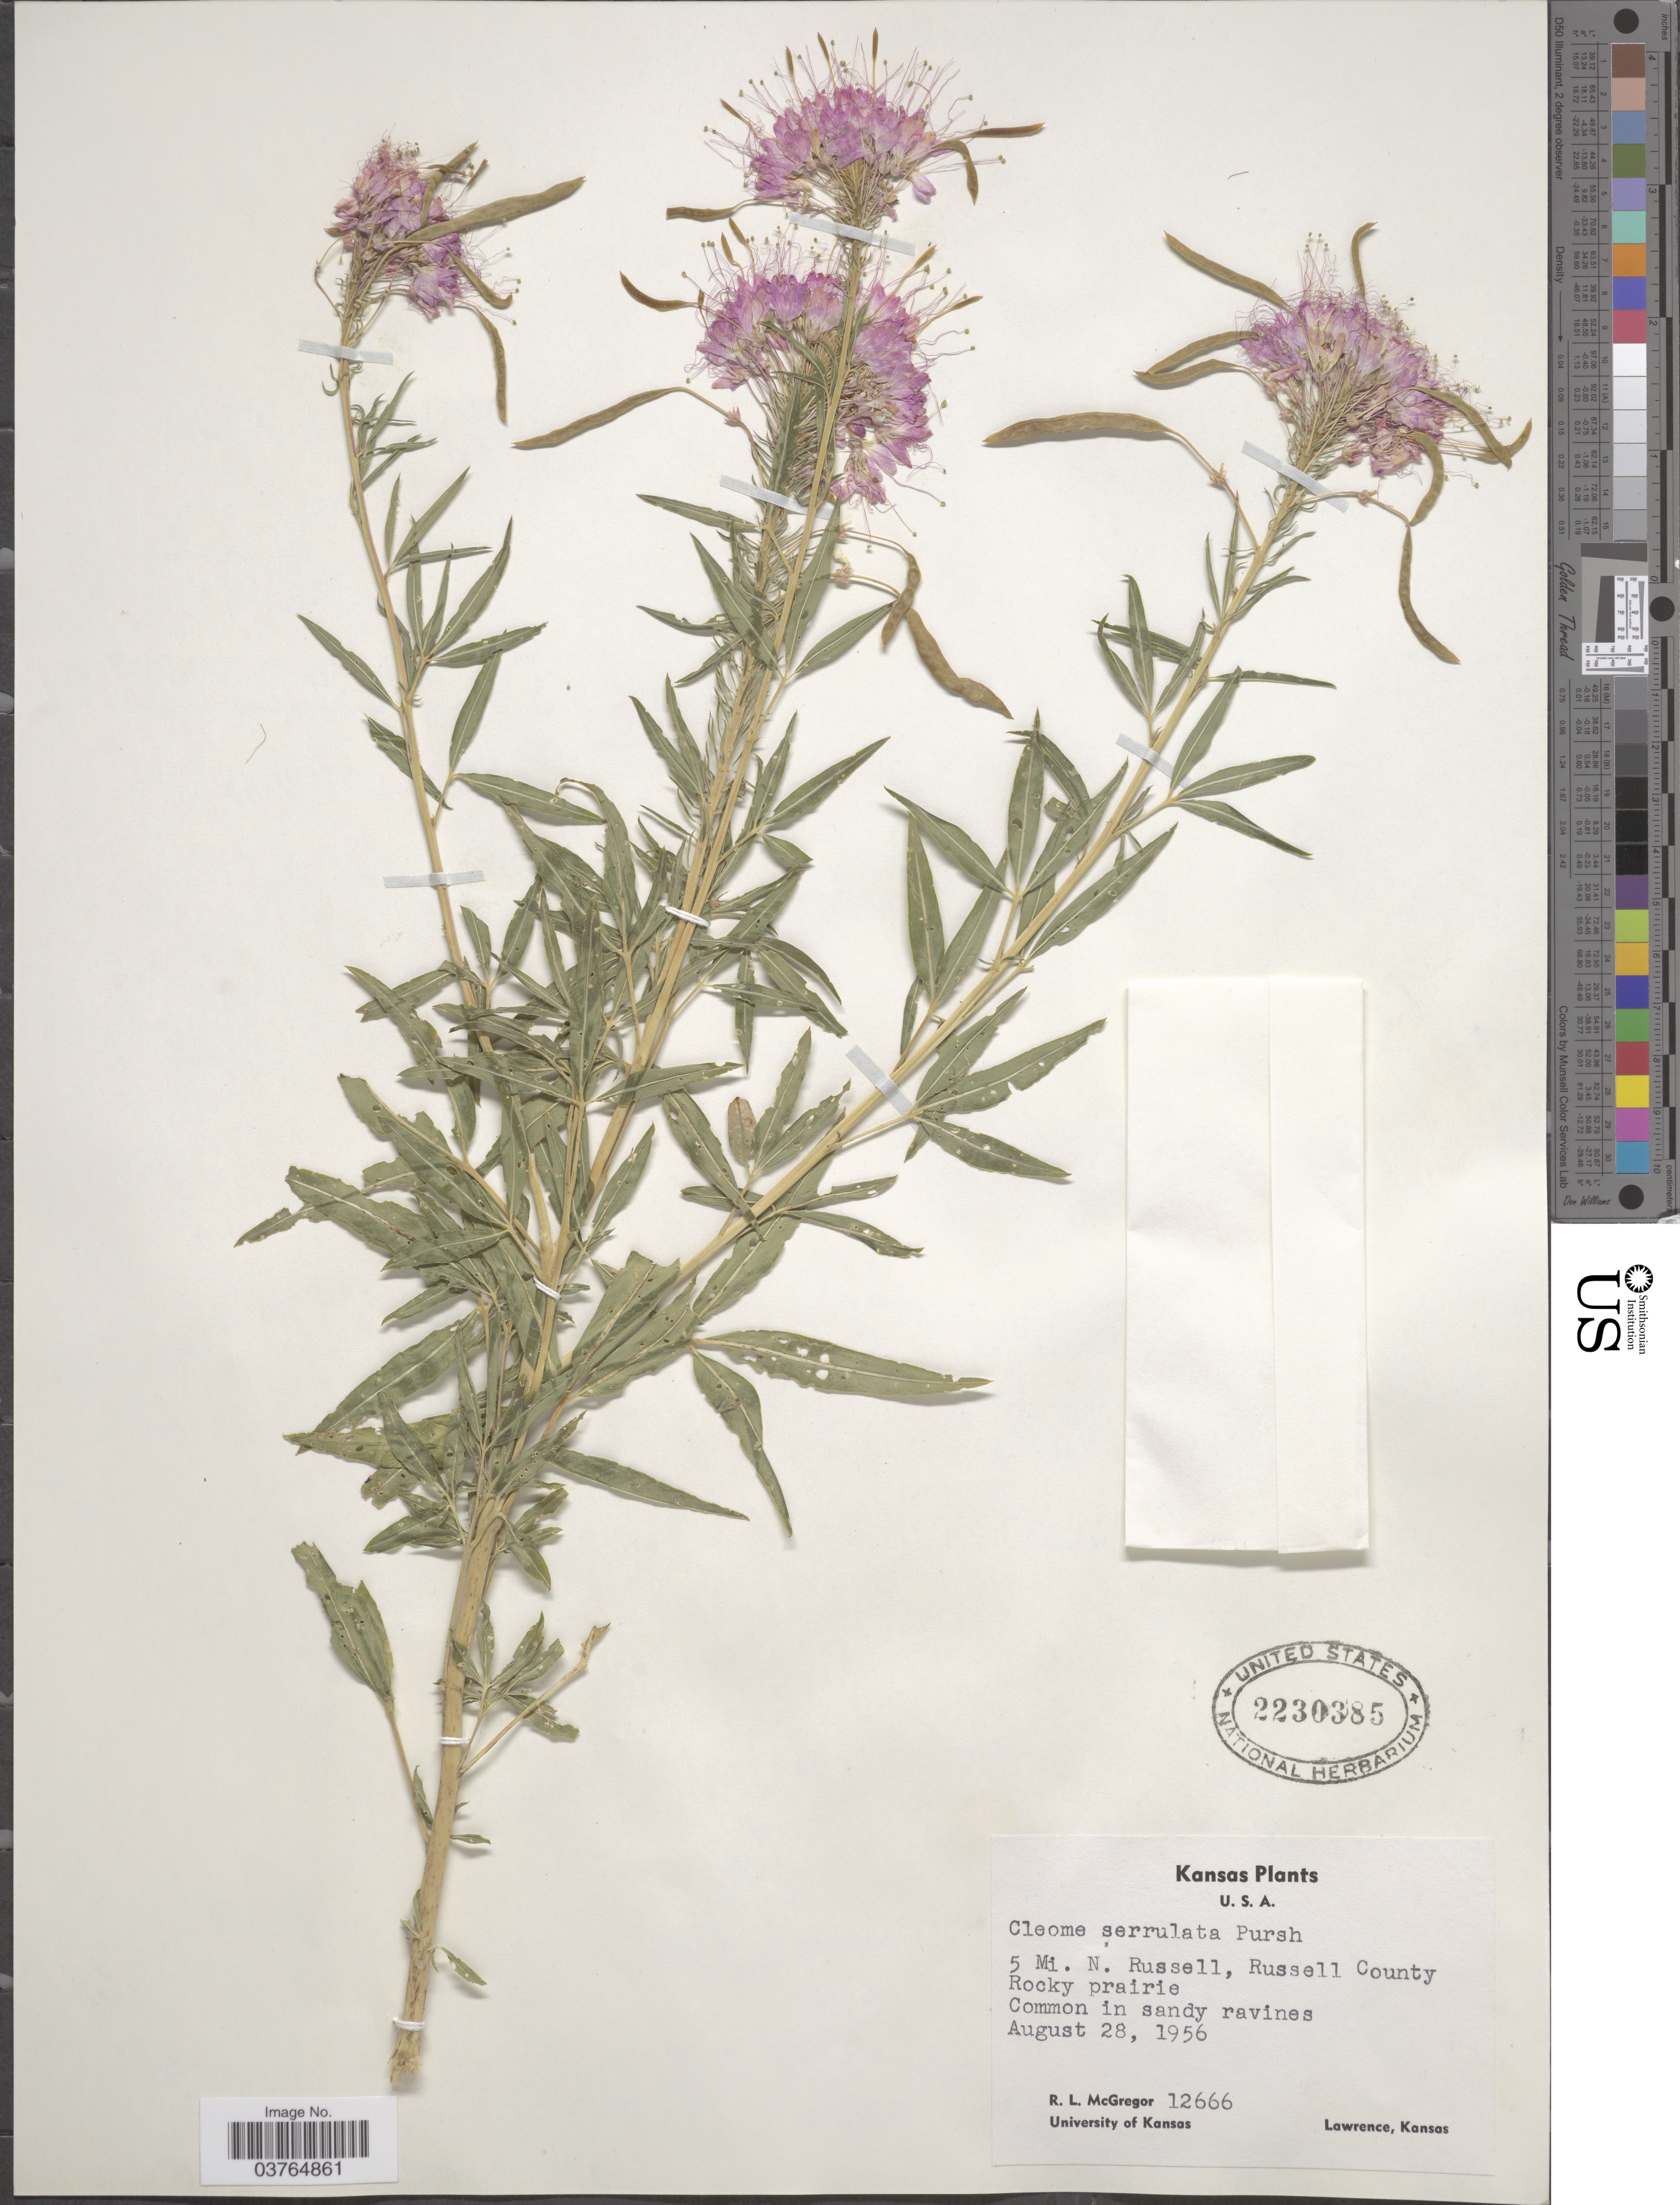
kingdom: Plantae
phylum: Tracheophyta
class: Magnoliopsida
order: Brassicales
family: Cleomaceae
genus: Cleomella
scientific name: Cleomella serrulata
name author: (Pursh) Roalson & J.C. Hall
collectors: R. McGregor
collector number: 12666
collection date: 1956-08-28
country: United States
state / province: Kansas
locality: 5 Mi. N. Russell, Russell County.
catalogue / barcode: US 2230385